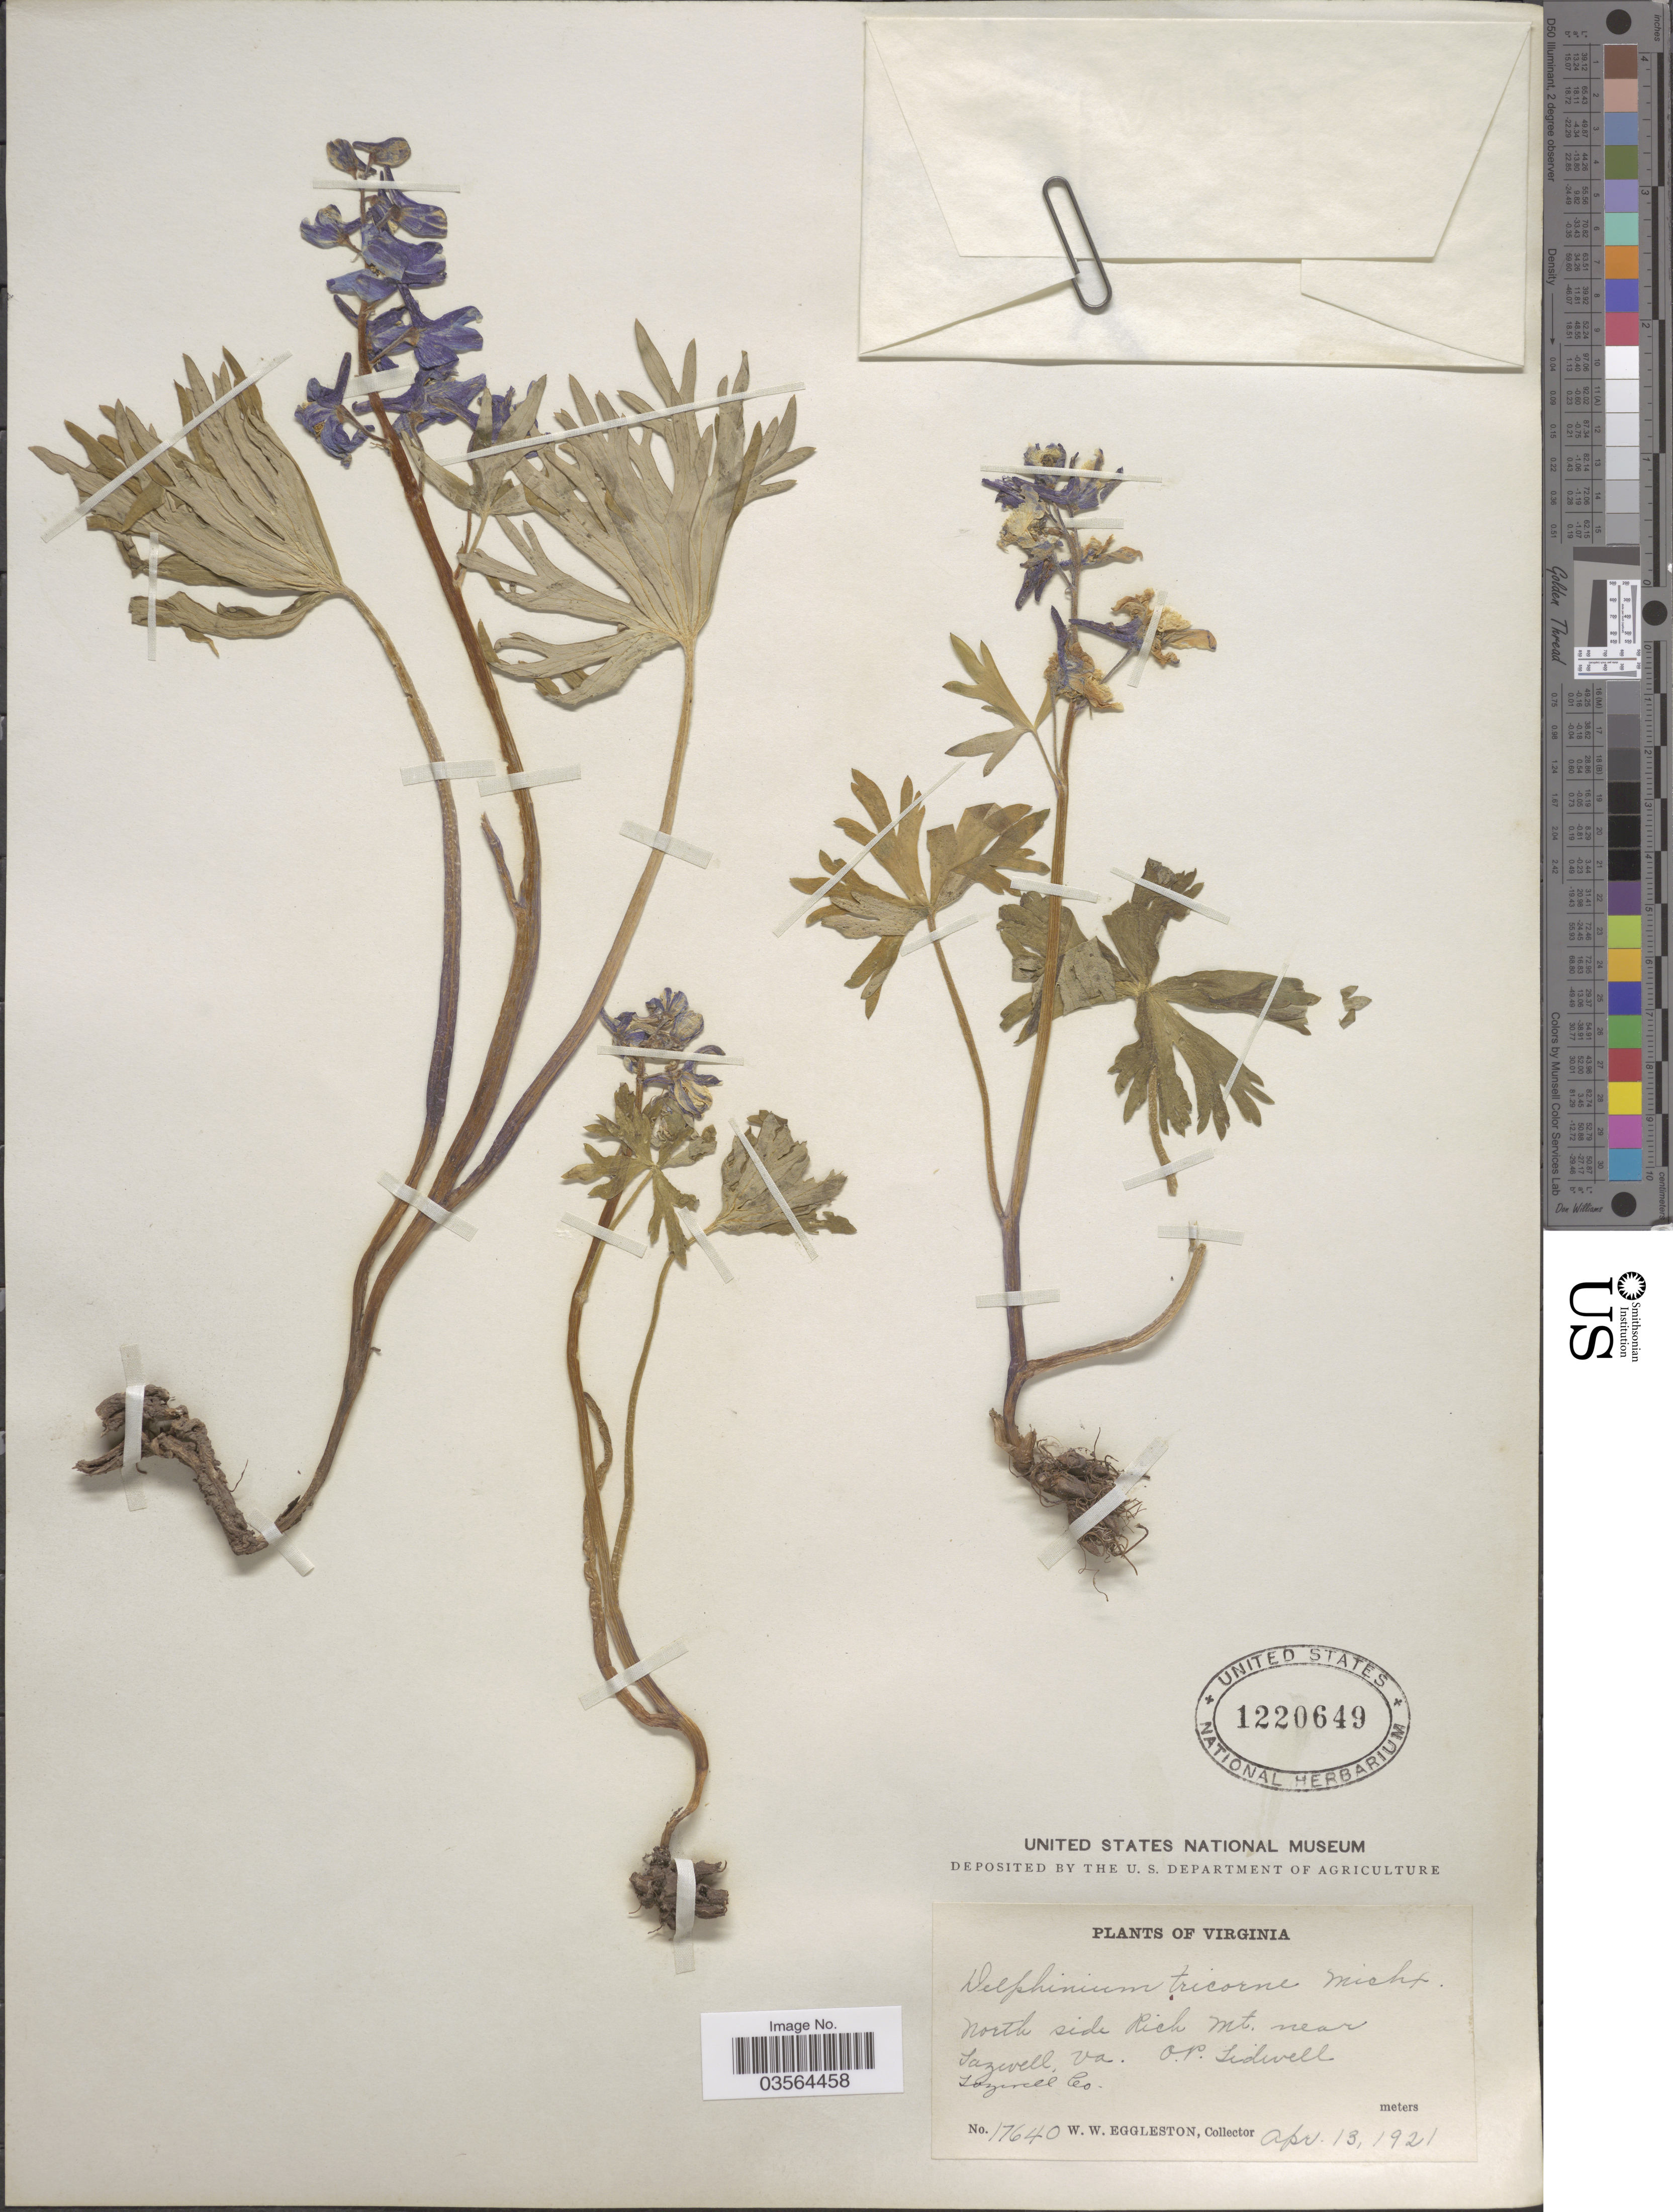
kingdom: Plantae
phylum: Tracheophyta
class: Magnoliopsida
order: Ranunculales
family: Ranunculaceae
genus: Delphinium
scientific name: Delphinium tricorne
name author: Michx.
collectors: W. W. Eggleston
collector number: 17640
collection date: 1921-04-13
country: United States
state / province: Virginia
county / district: Tazewell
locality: North side Rich Mt. near Tazewell, Va. O.P. Lidwell. Tazewell Co.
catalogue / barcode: US 1220649